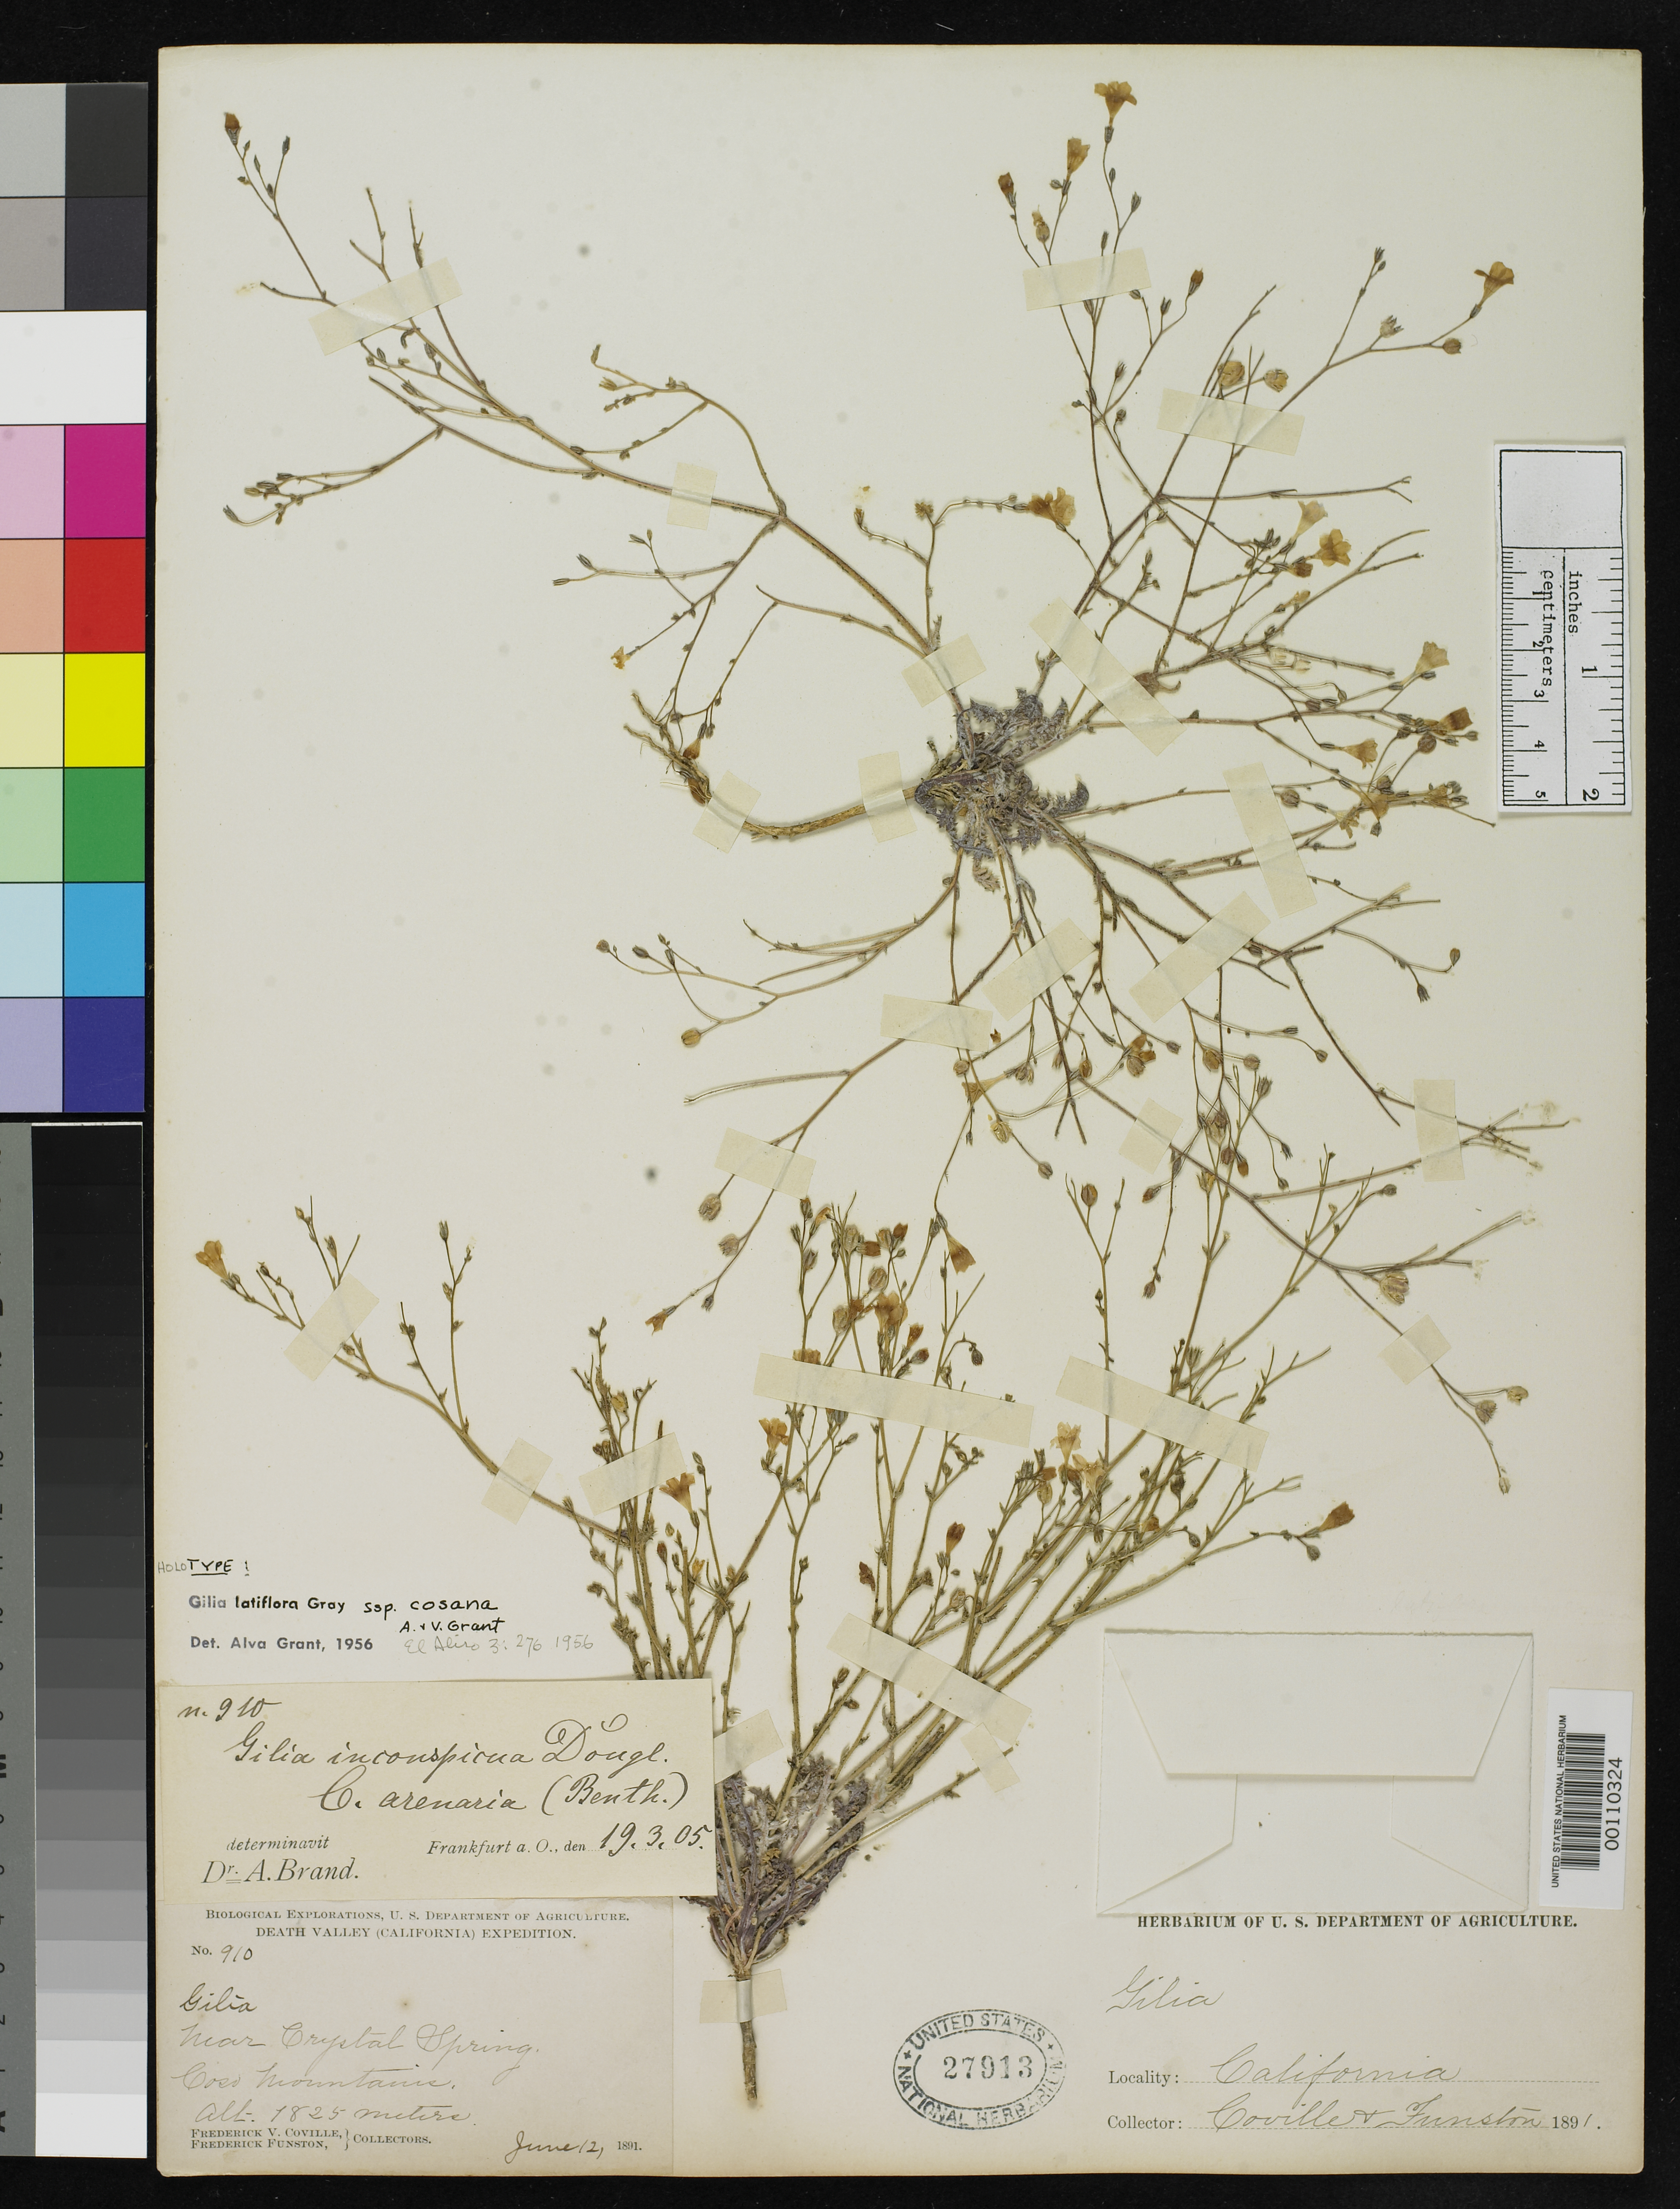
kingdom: Plantae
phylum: Tracheophyta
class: Magnoliopsida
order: Ericales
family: Polemoniaceae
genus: Gilia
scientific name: Gilia latiflora subsp. cosana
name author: A.D. Grant & V.E. Grant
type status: Holotype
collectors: F. V. Coville & F. Funston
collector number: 910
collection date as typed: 12 Jun 1891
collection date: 1891-06-12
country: United States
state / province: California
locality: Cosa Mts. near Crystal Spring.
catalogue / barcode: US 27913